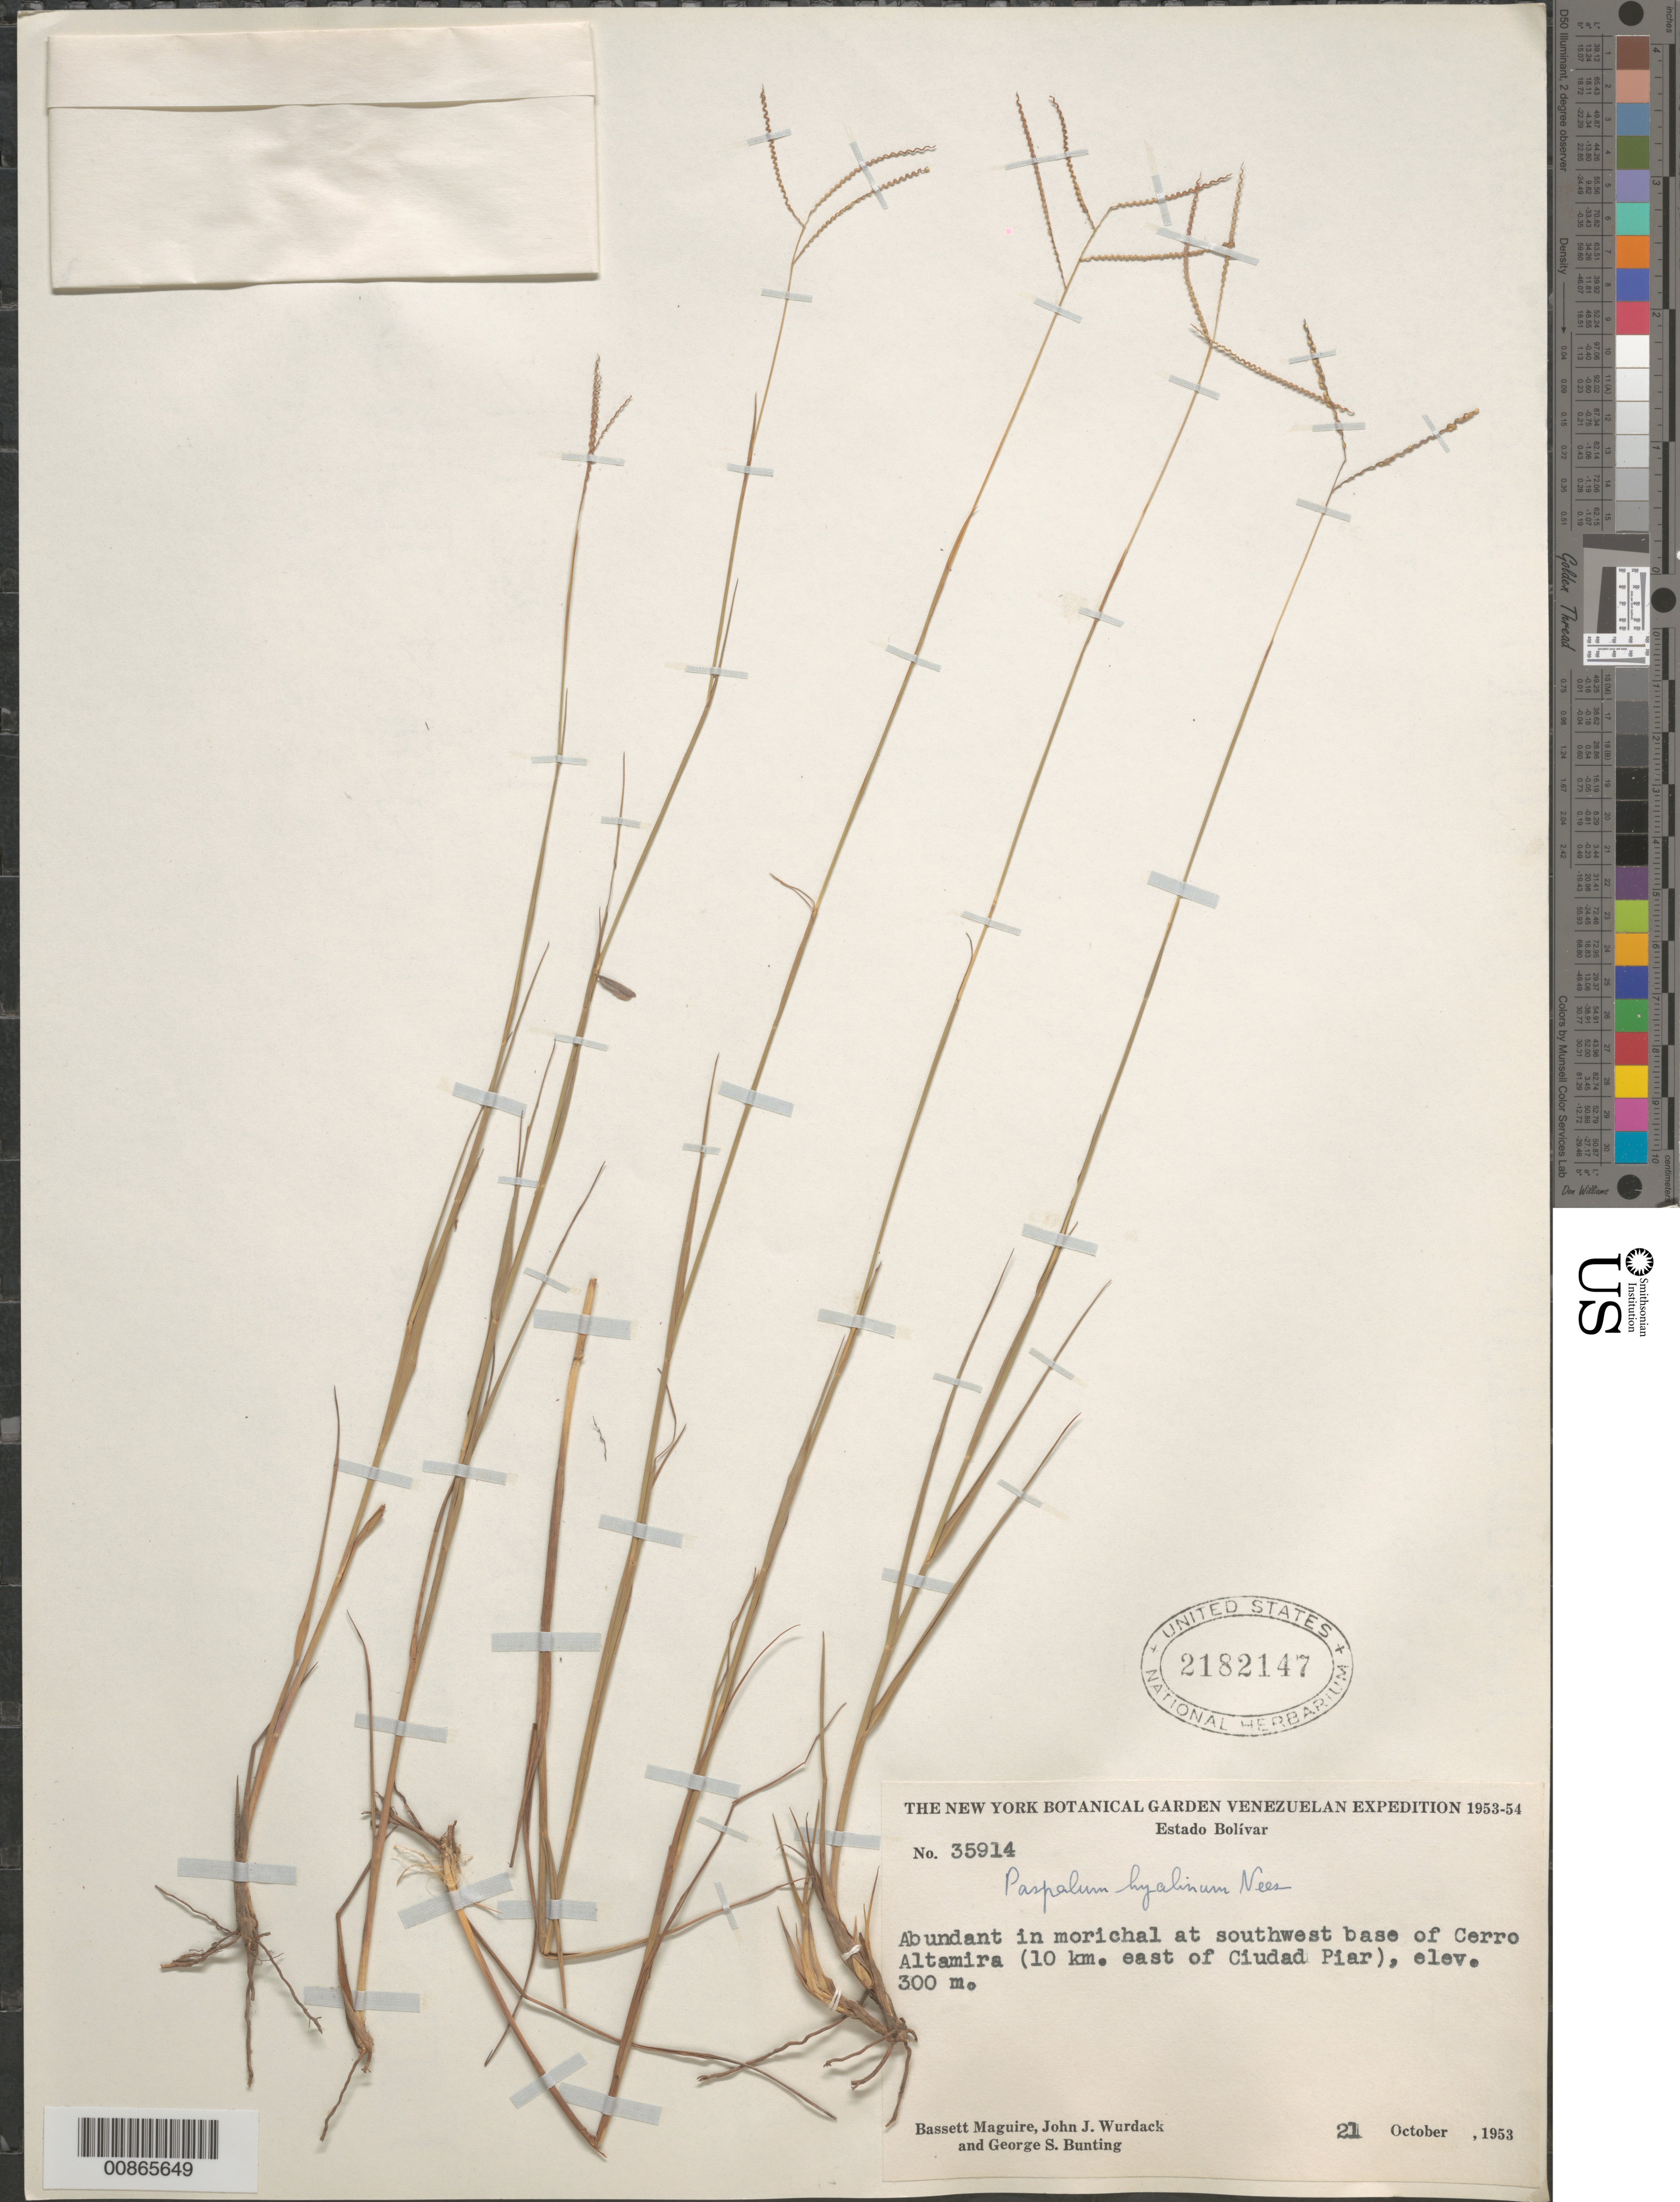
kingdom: Plantae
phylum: Tracheophyta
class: Liliopsida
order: Poales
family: Poaceae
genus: Paspalum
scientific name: Paspalum hyalinum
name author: Nees ex Trin.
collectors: B. Maguire, J. J. Wurdack & G. S. Bunting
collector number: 35914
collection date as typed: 21-Oct-53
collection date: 1953-10-21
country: Venezuela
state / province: Bolívar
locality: Cerro Altamira, 10 km E of Ciudad Piar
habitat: Morichal at SW base of cerro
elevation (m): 300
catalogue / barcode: US 2182147